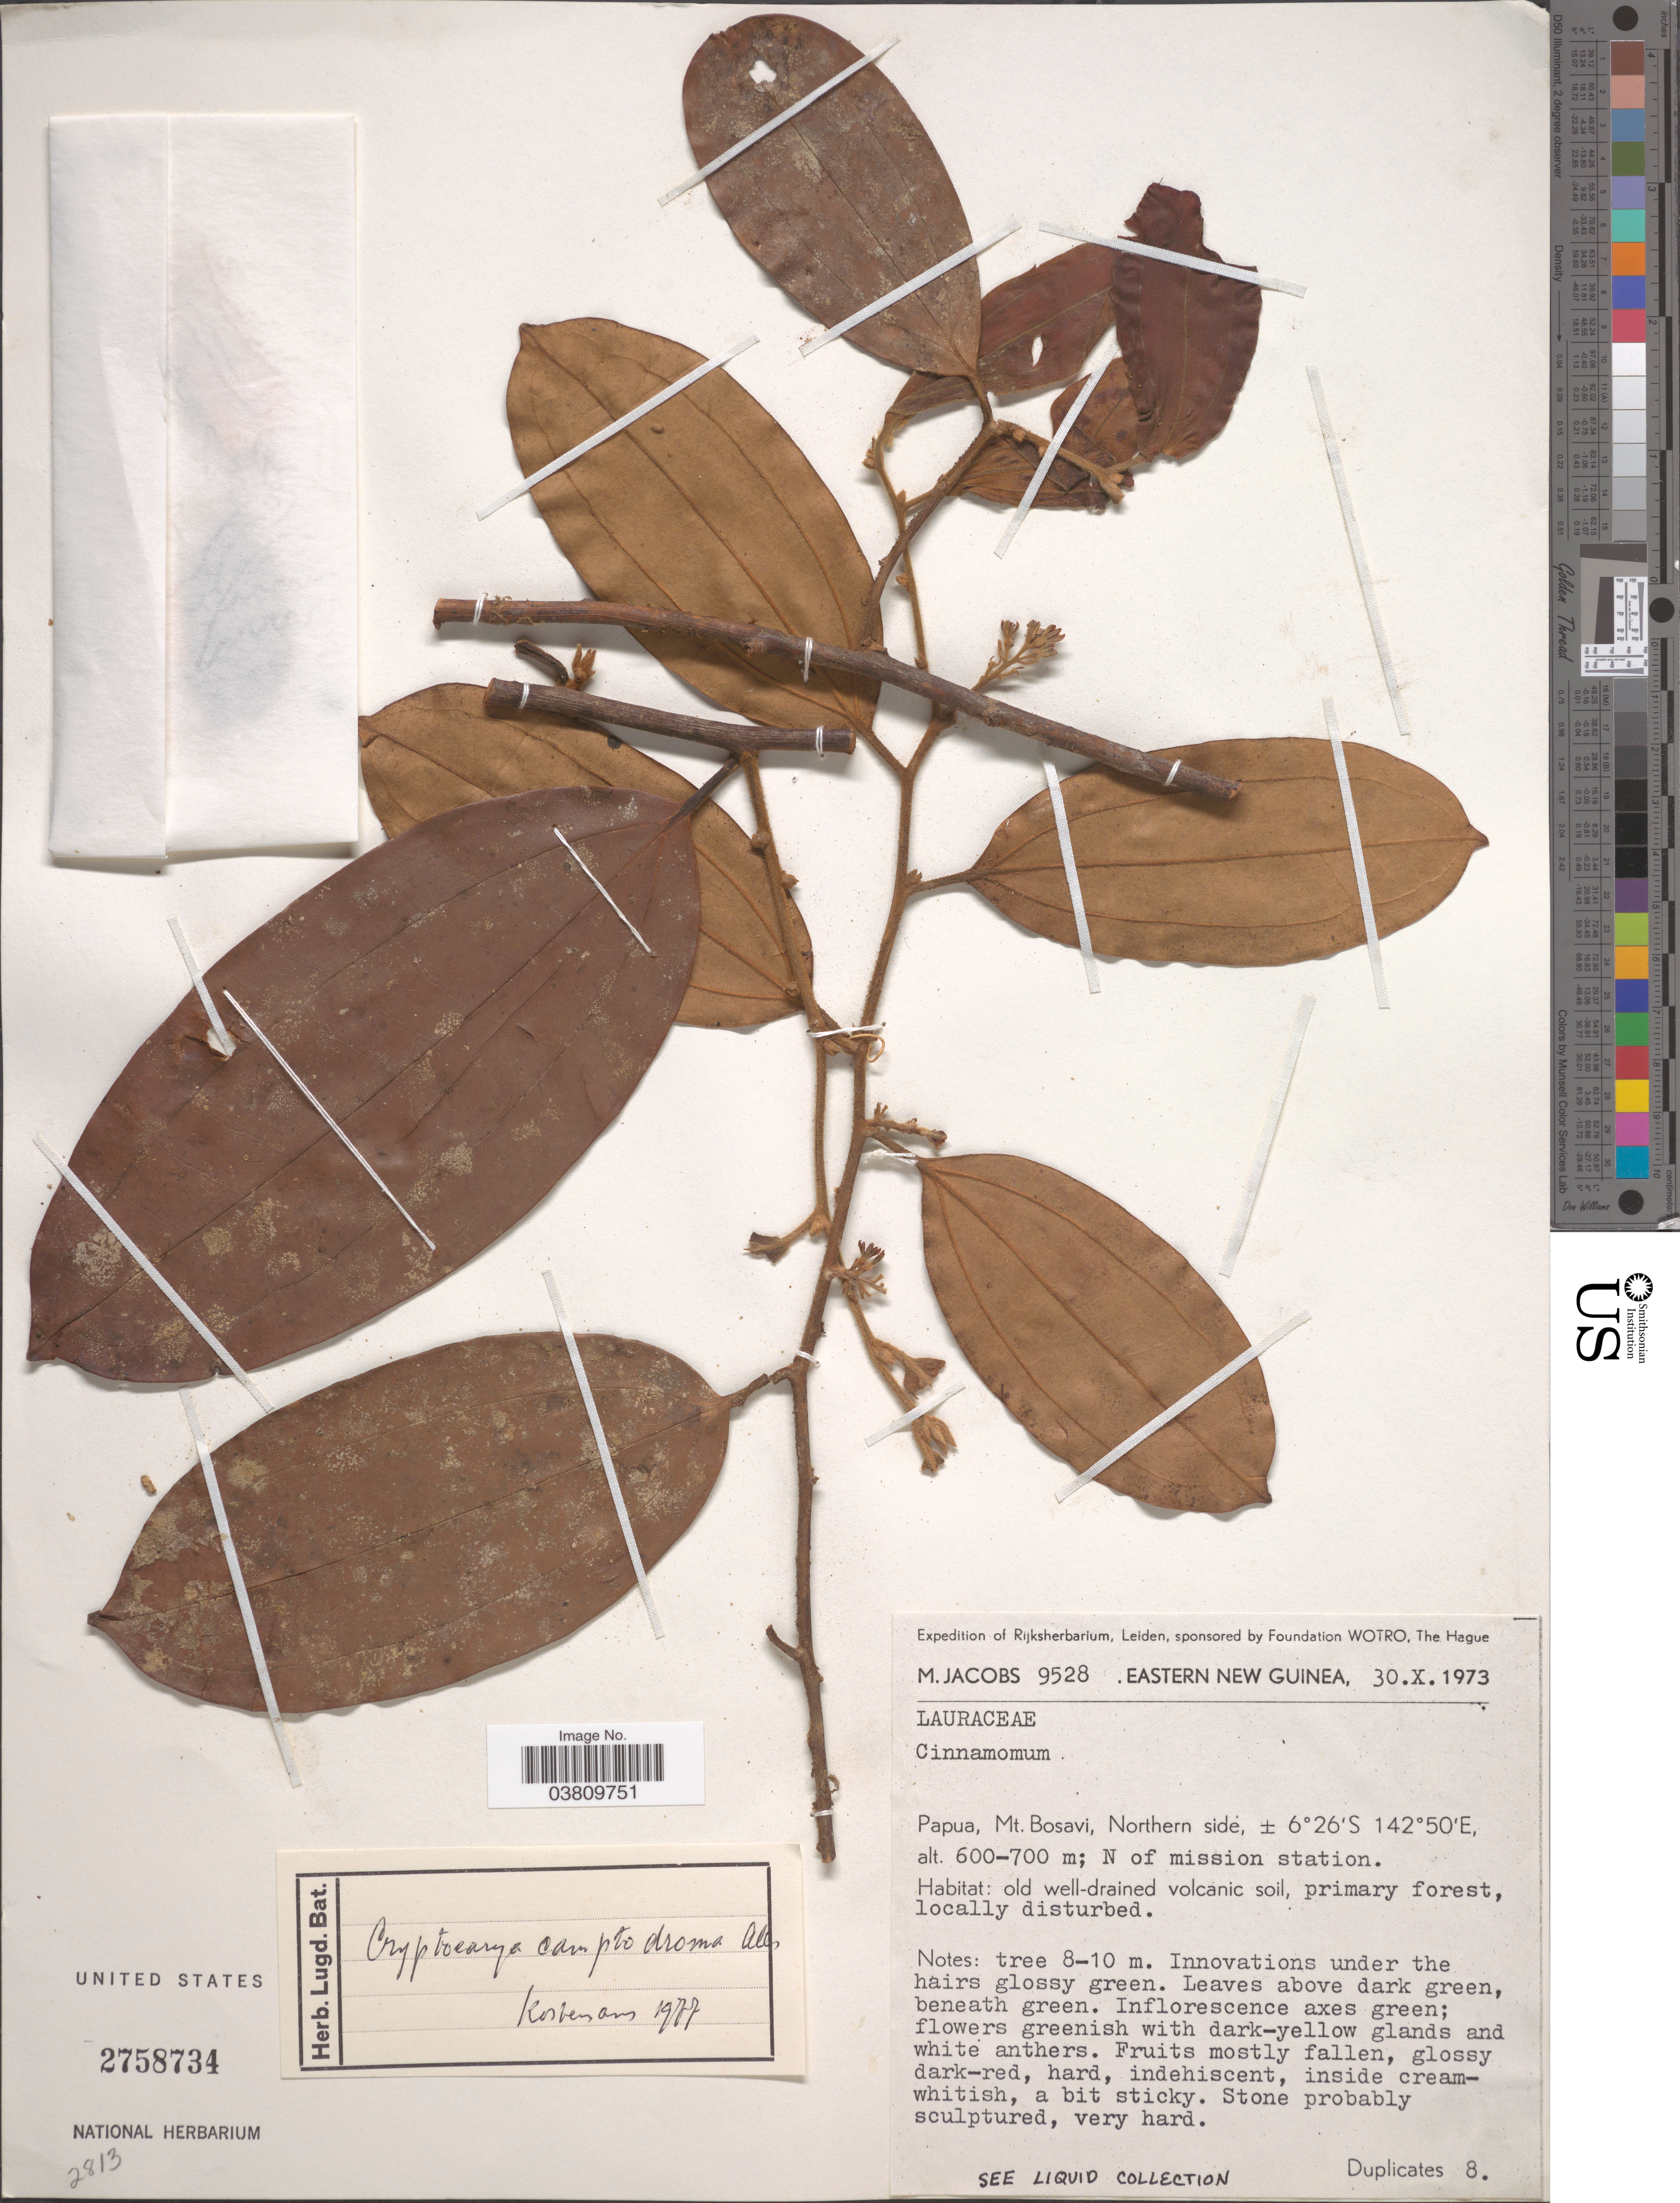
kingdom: Plantae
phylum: Tracheophyta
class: Magnoliopsida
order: Laurales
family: Lauraceae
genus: Cryptocarya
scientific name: Cryptocarya camptodroma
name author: C.K. Allen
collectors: M. Jacobs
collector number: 9528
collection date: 1973-10-30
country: Papua New Guinea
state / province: Northern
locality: Eastern New Guinea. Papua, Mt. Bosavi, Northern side; N of mission station.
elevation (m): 600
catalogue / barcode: US 2758734